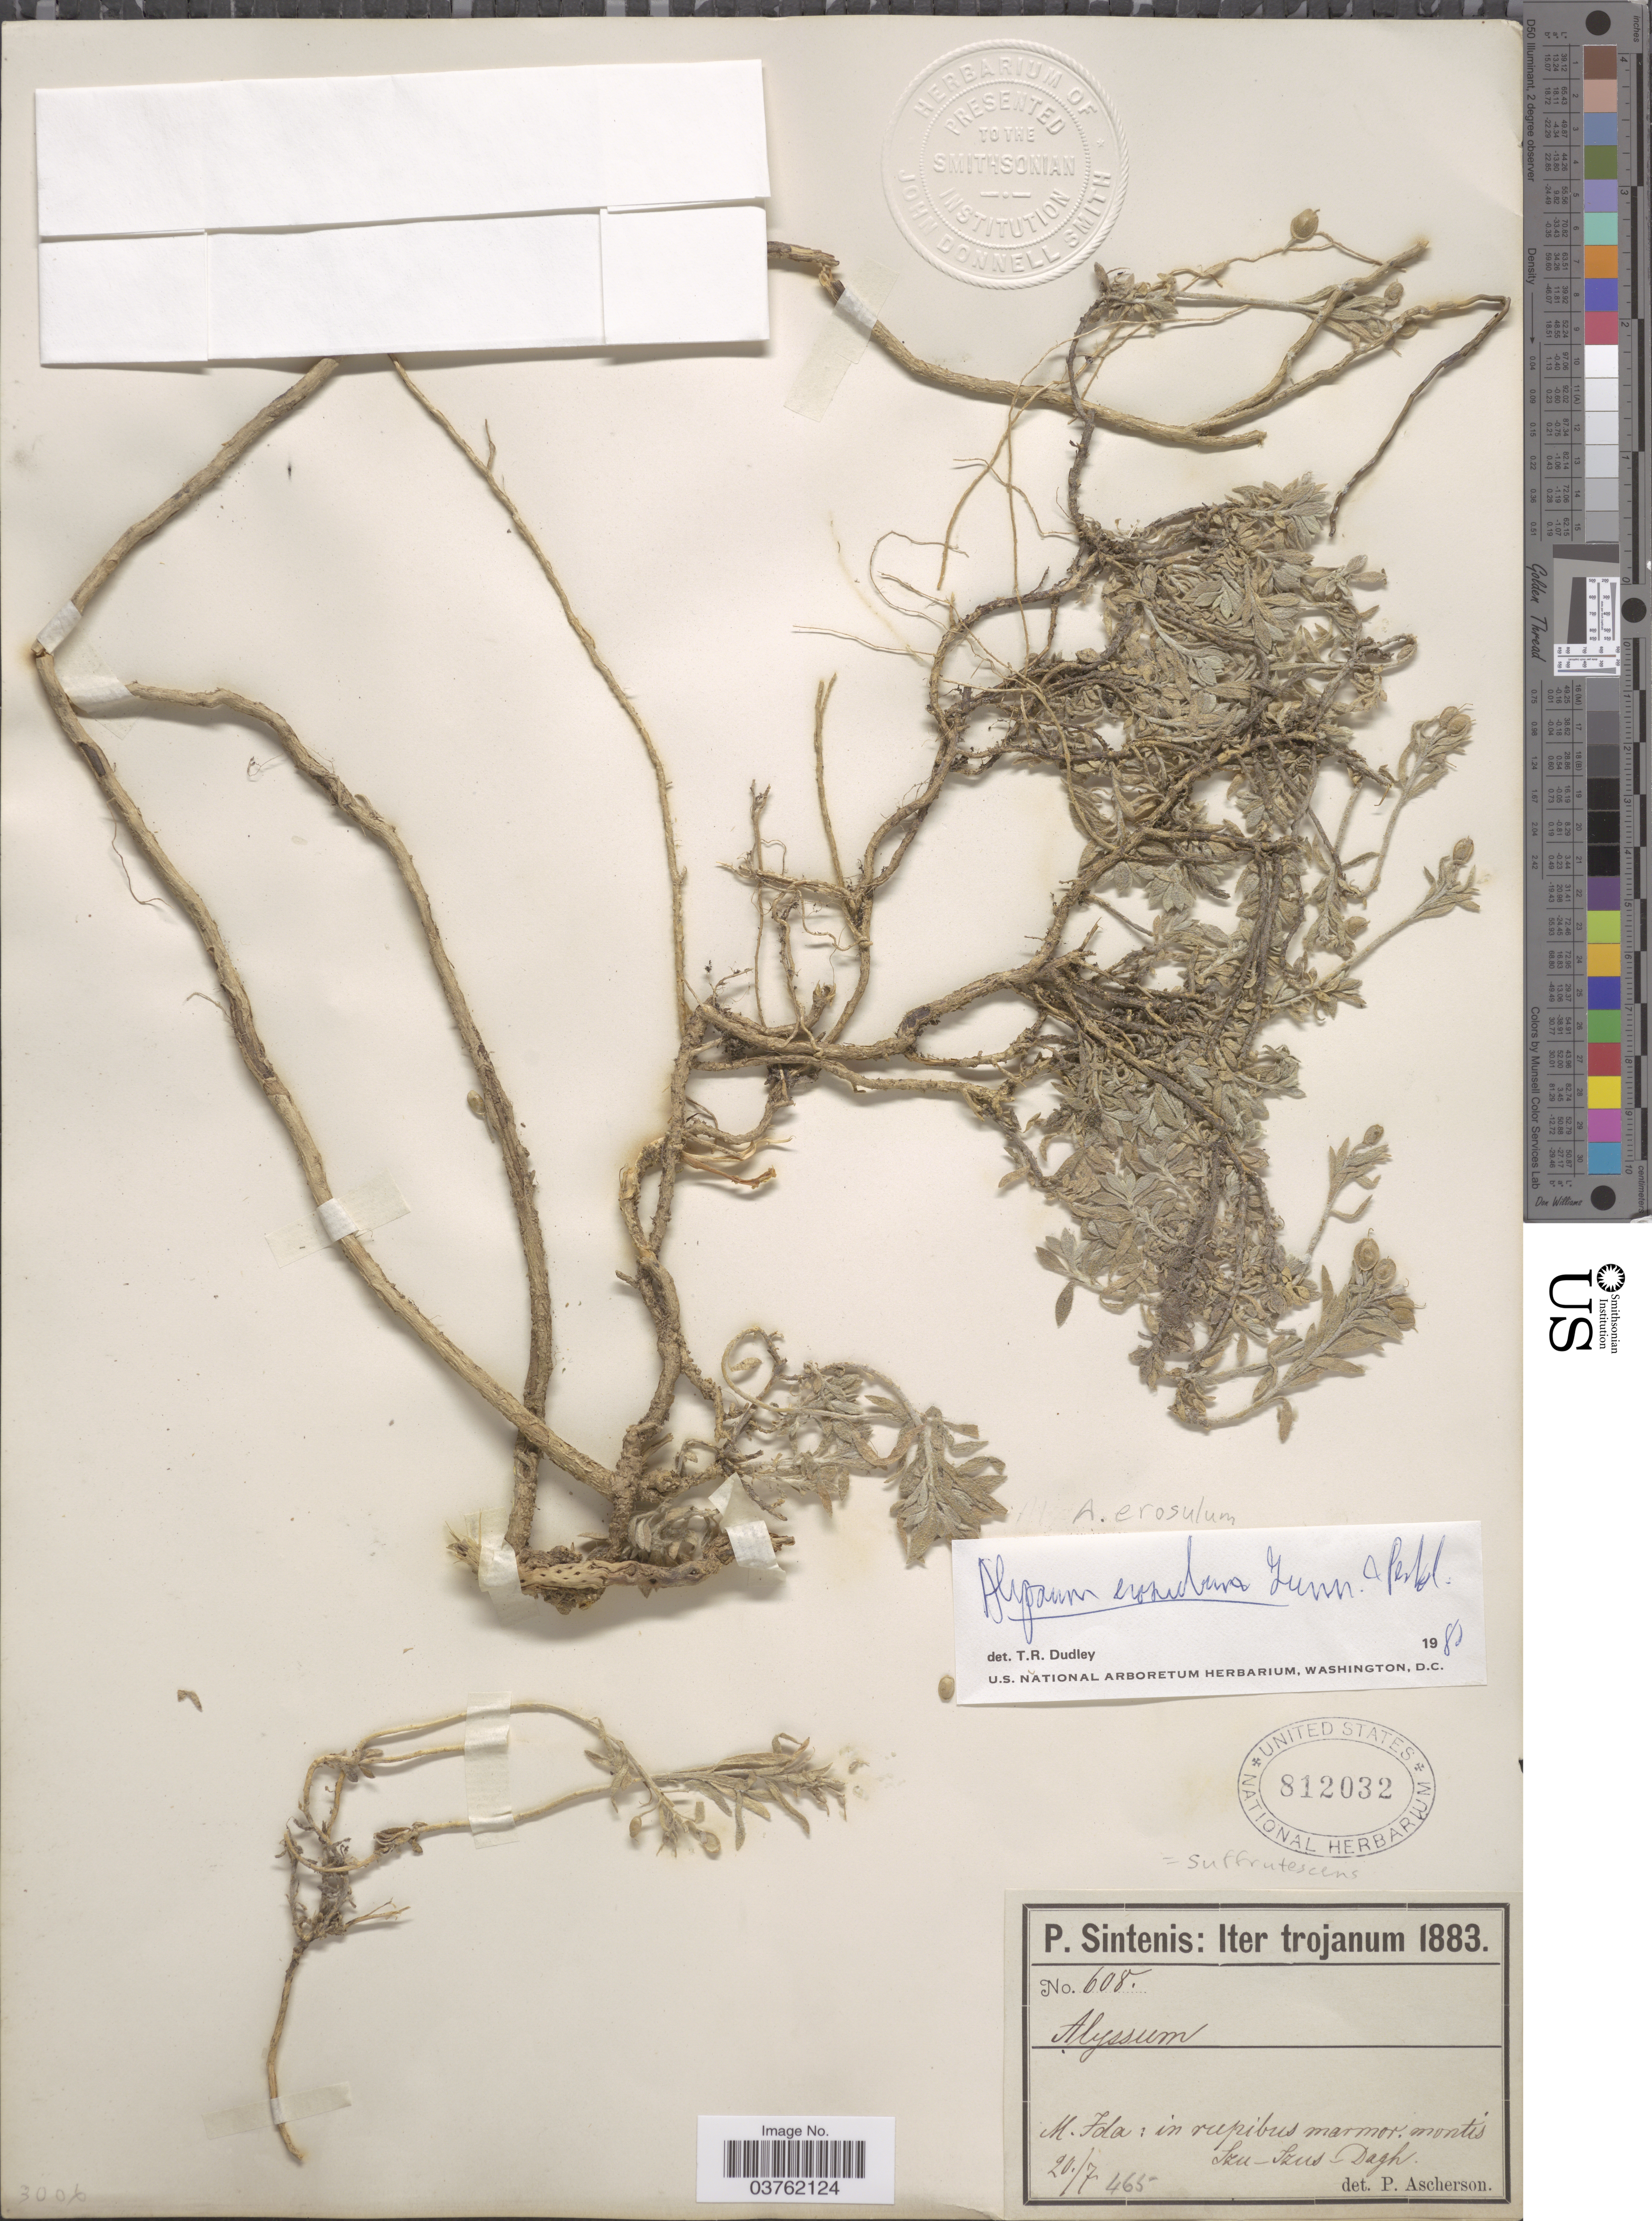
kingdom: Plantae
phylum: Tracheophyta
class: Magnoliopsida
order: Brassicales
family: Brassicaceae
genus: Alyssum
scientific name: Alyssum suffrutescens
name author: Boiss.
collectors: P. Sintenis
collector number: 608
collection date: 1883-07-20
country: Turkey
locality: Iter trojanum. M. Ida: in rupibus marmor. montis Szu-Szus-Dagh.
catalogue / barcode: US 812032